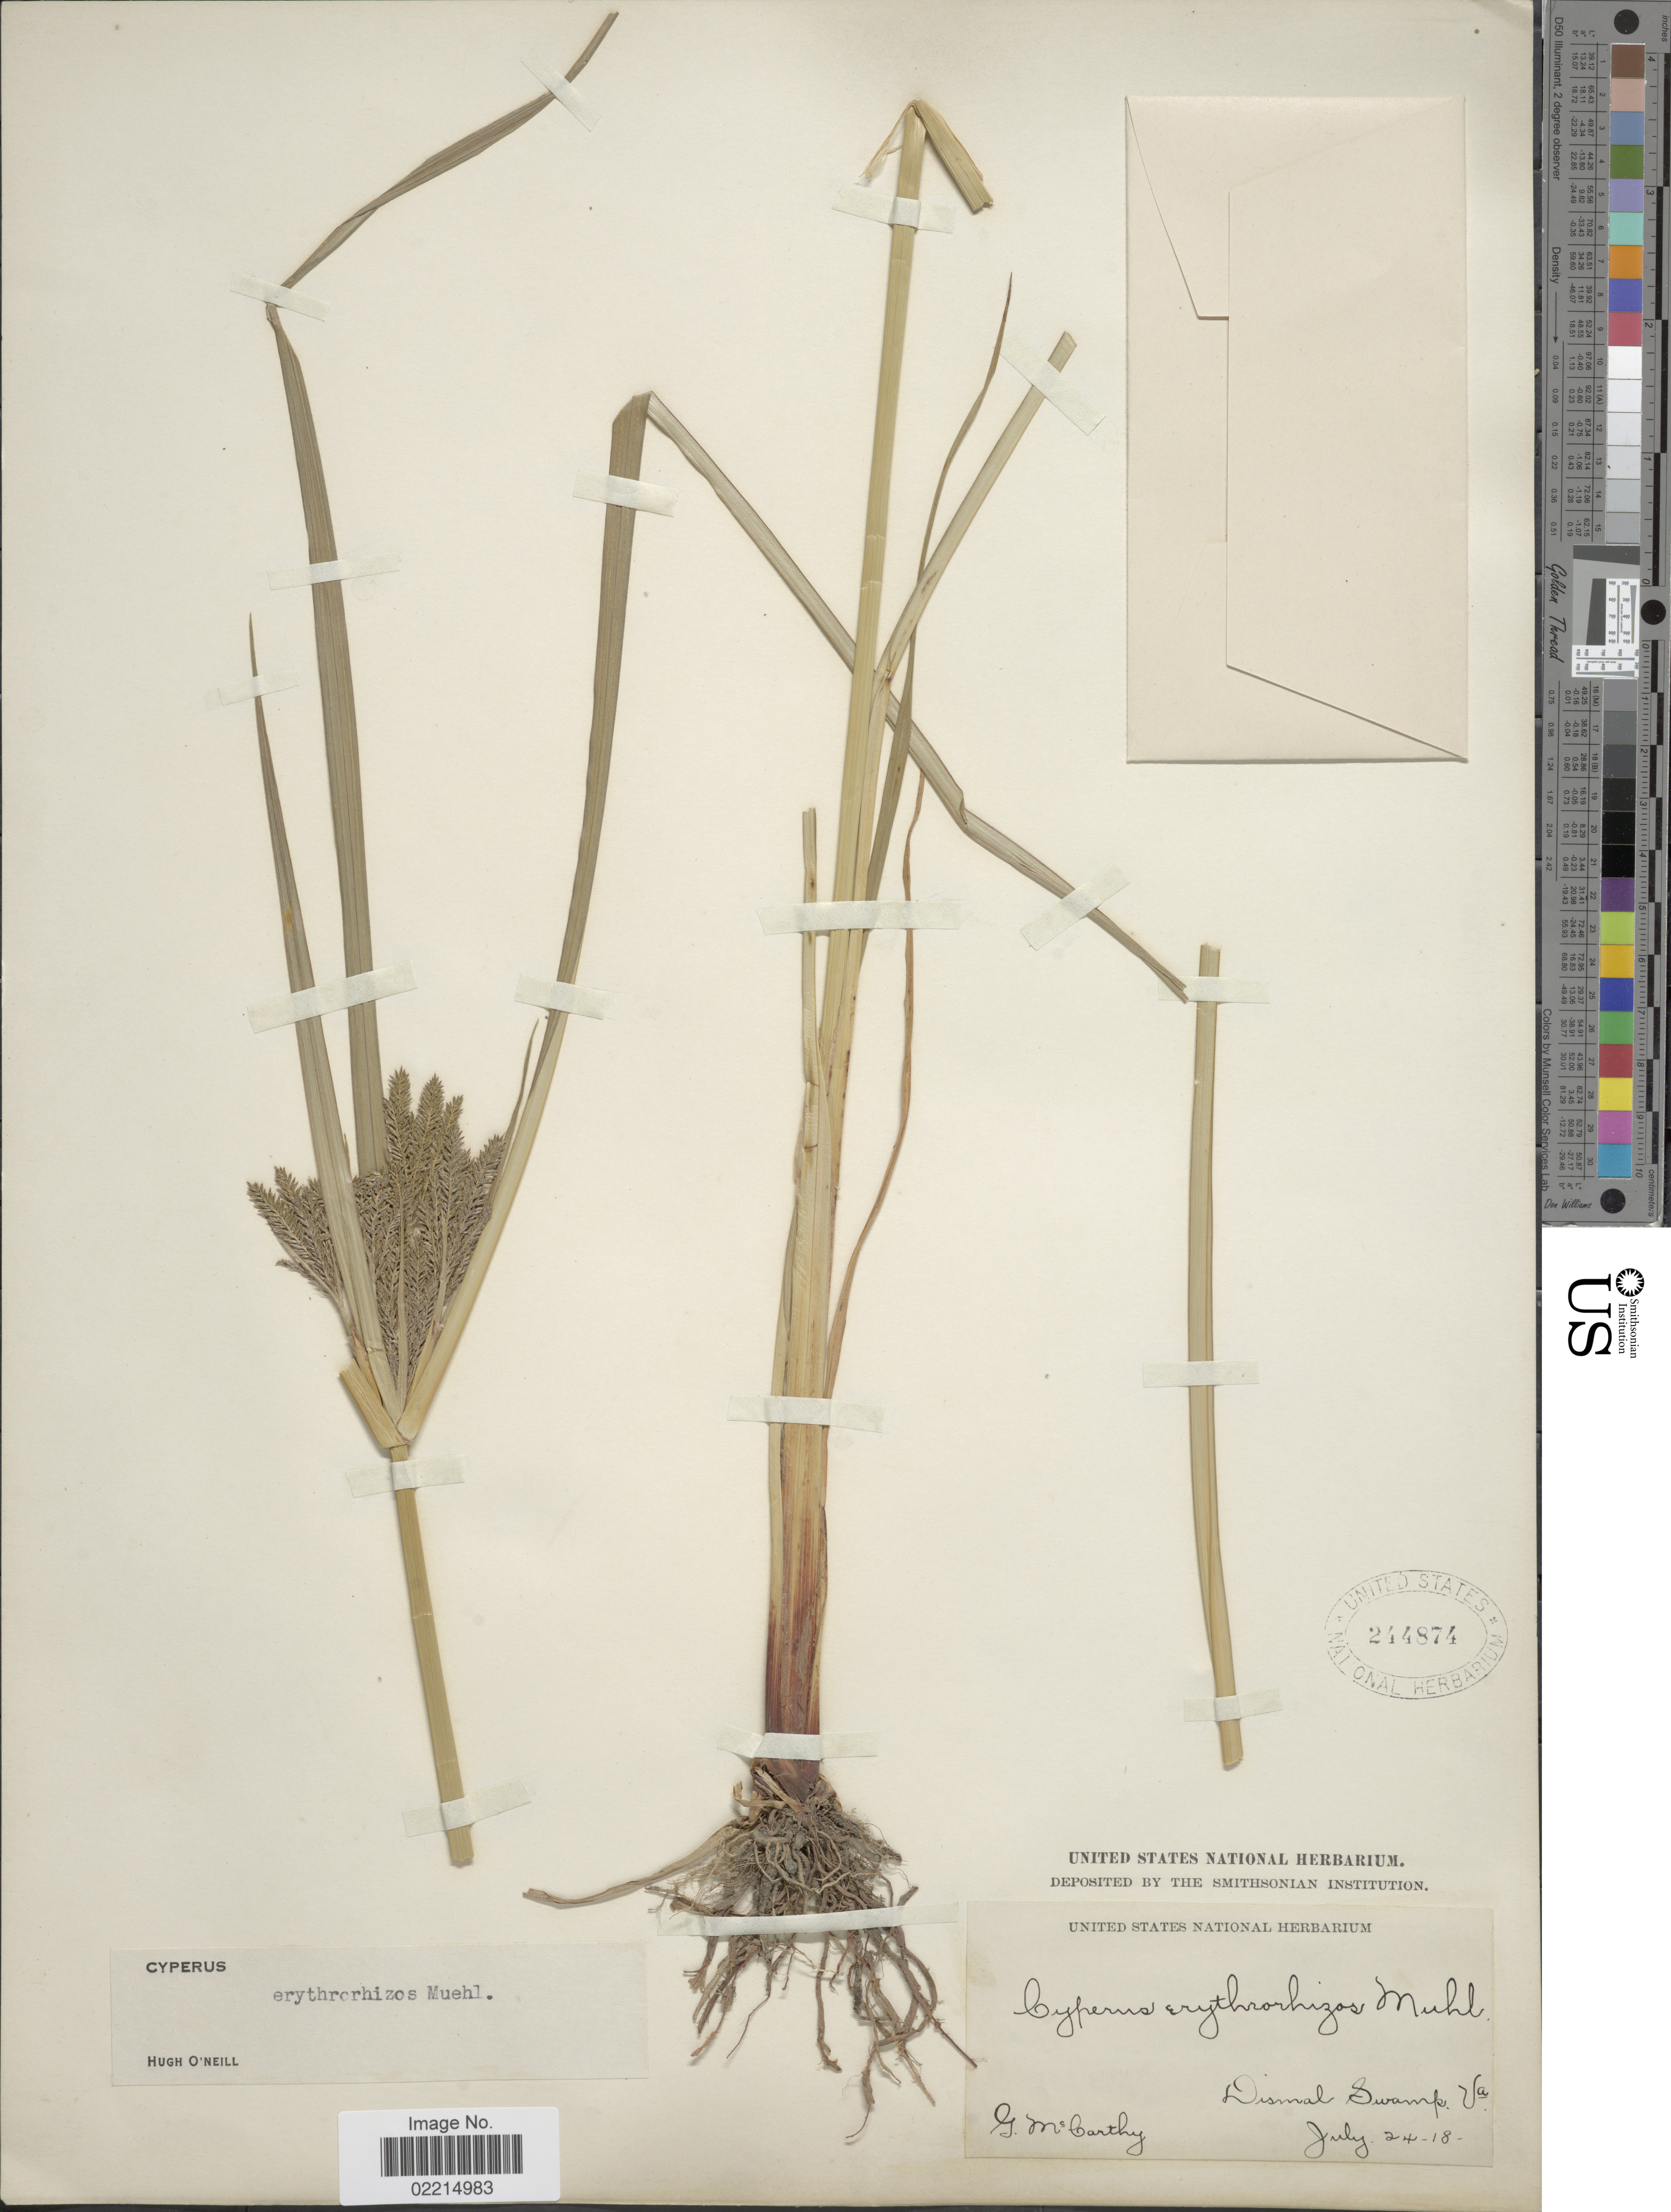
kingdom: Plantae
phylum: Tracheophyta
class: Liliopsida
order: Poales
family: Cyperaceae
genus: Cyperus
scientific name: Cyperus erythrorhizos Muhl.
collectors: G. McCarthy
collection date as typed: Transcribed d/m/y: 24/7/18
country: United States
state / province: Virginia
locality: Dismal Swamp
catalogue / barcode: US 244874